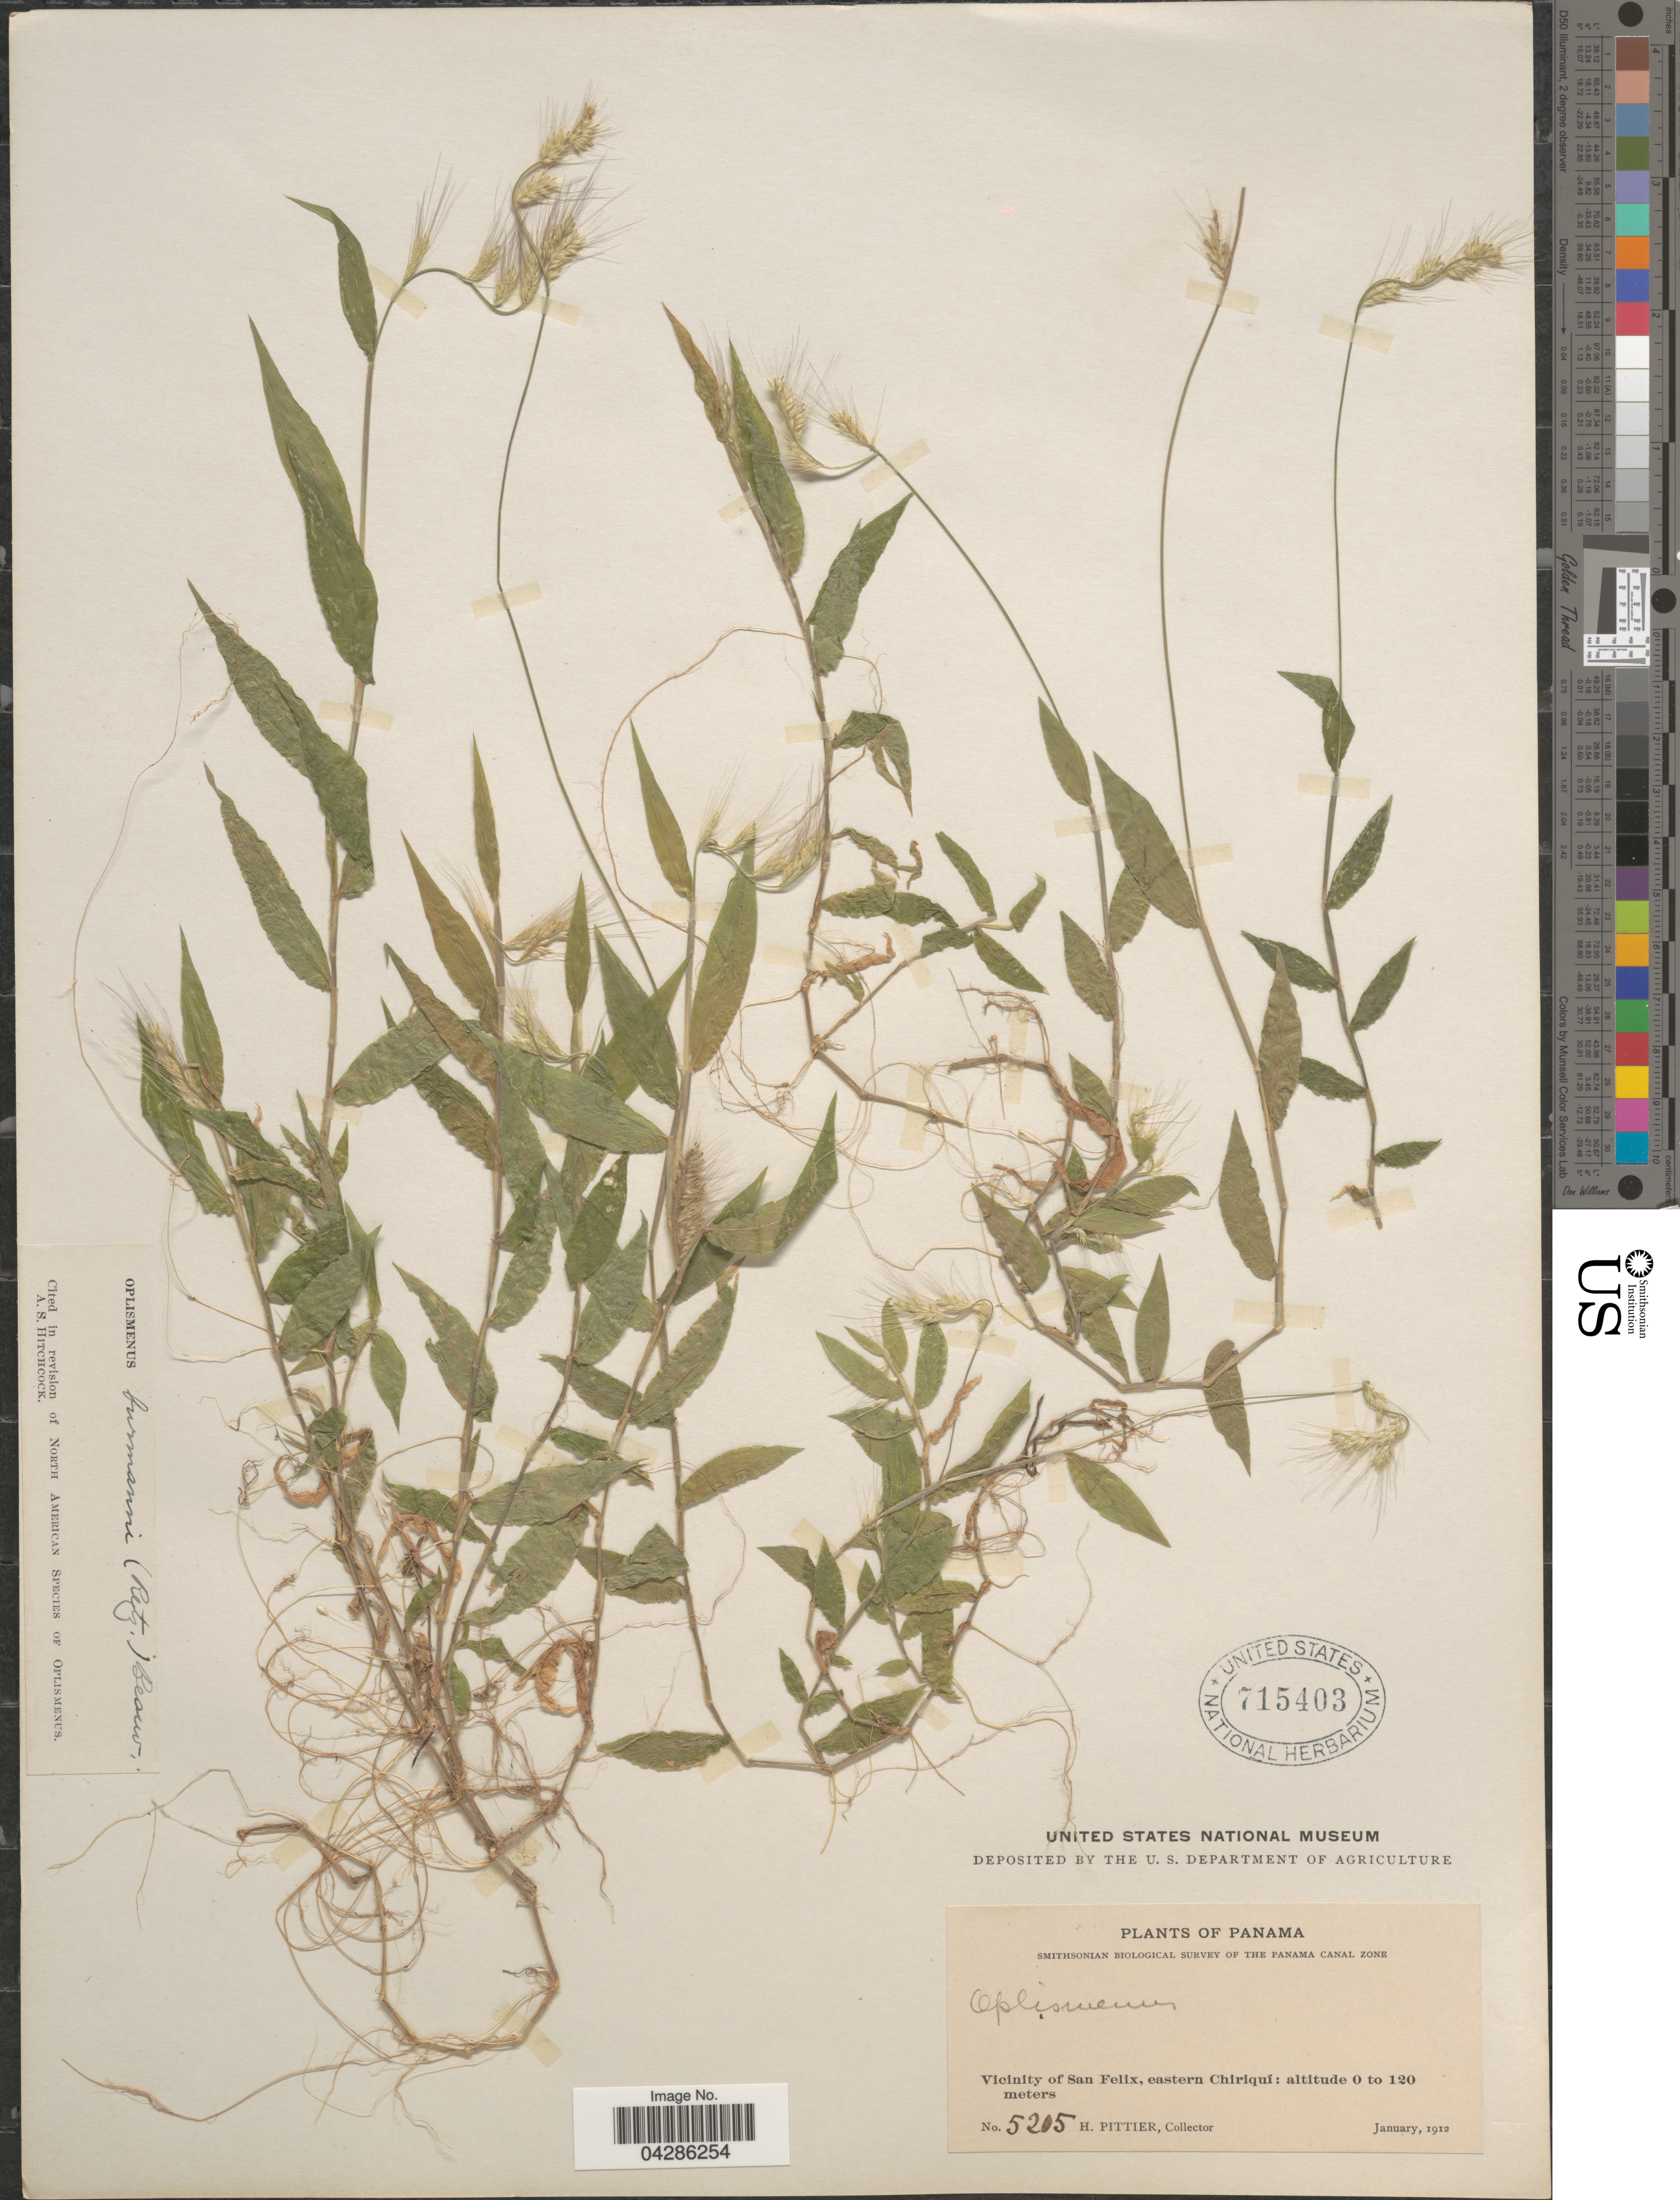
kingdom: Plantae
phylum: Tracheophyta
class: Liliopsida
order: Poales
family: Poaceae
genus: Oplismenus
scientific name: Oplismenus burmannii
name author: (Retz.) P. Beauv.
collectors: H. F. Pittier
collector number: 5205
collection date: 1912-01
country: Panama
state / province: Chiriqui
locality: Smithsonian Biological Survey of The Panama Canal Zone. Vicinity of San Felix, eastern Chiriquí.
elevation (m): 0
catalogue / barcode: US 715403